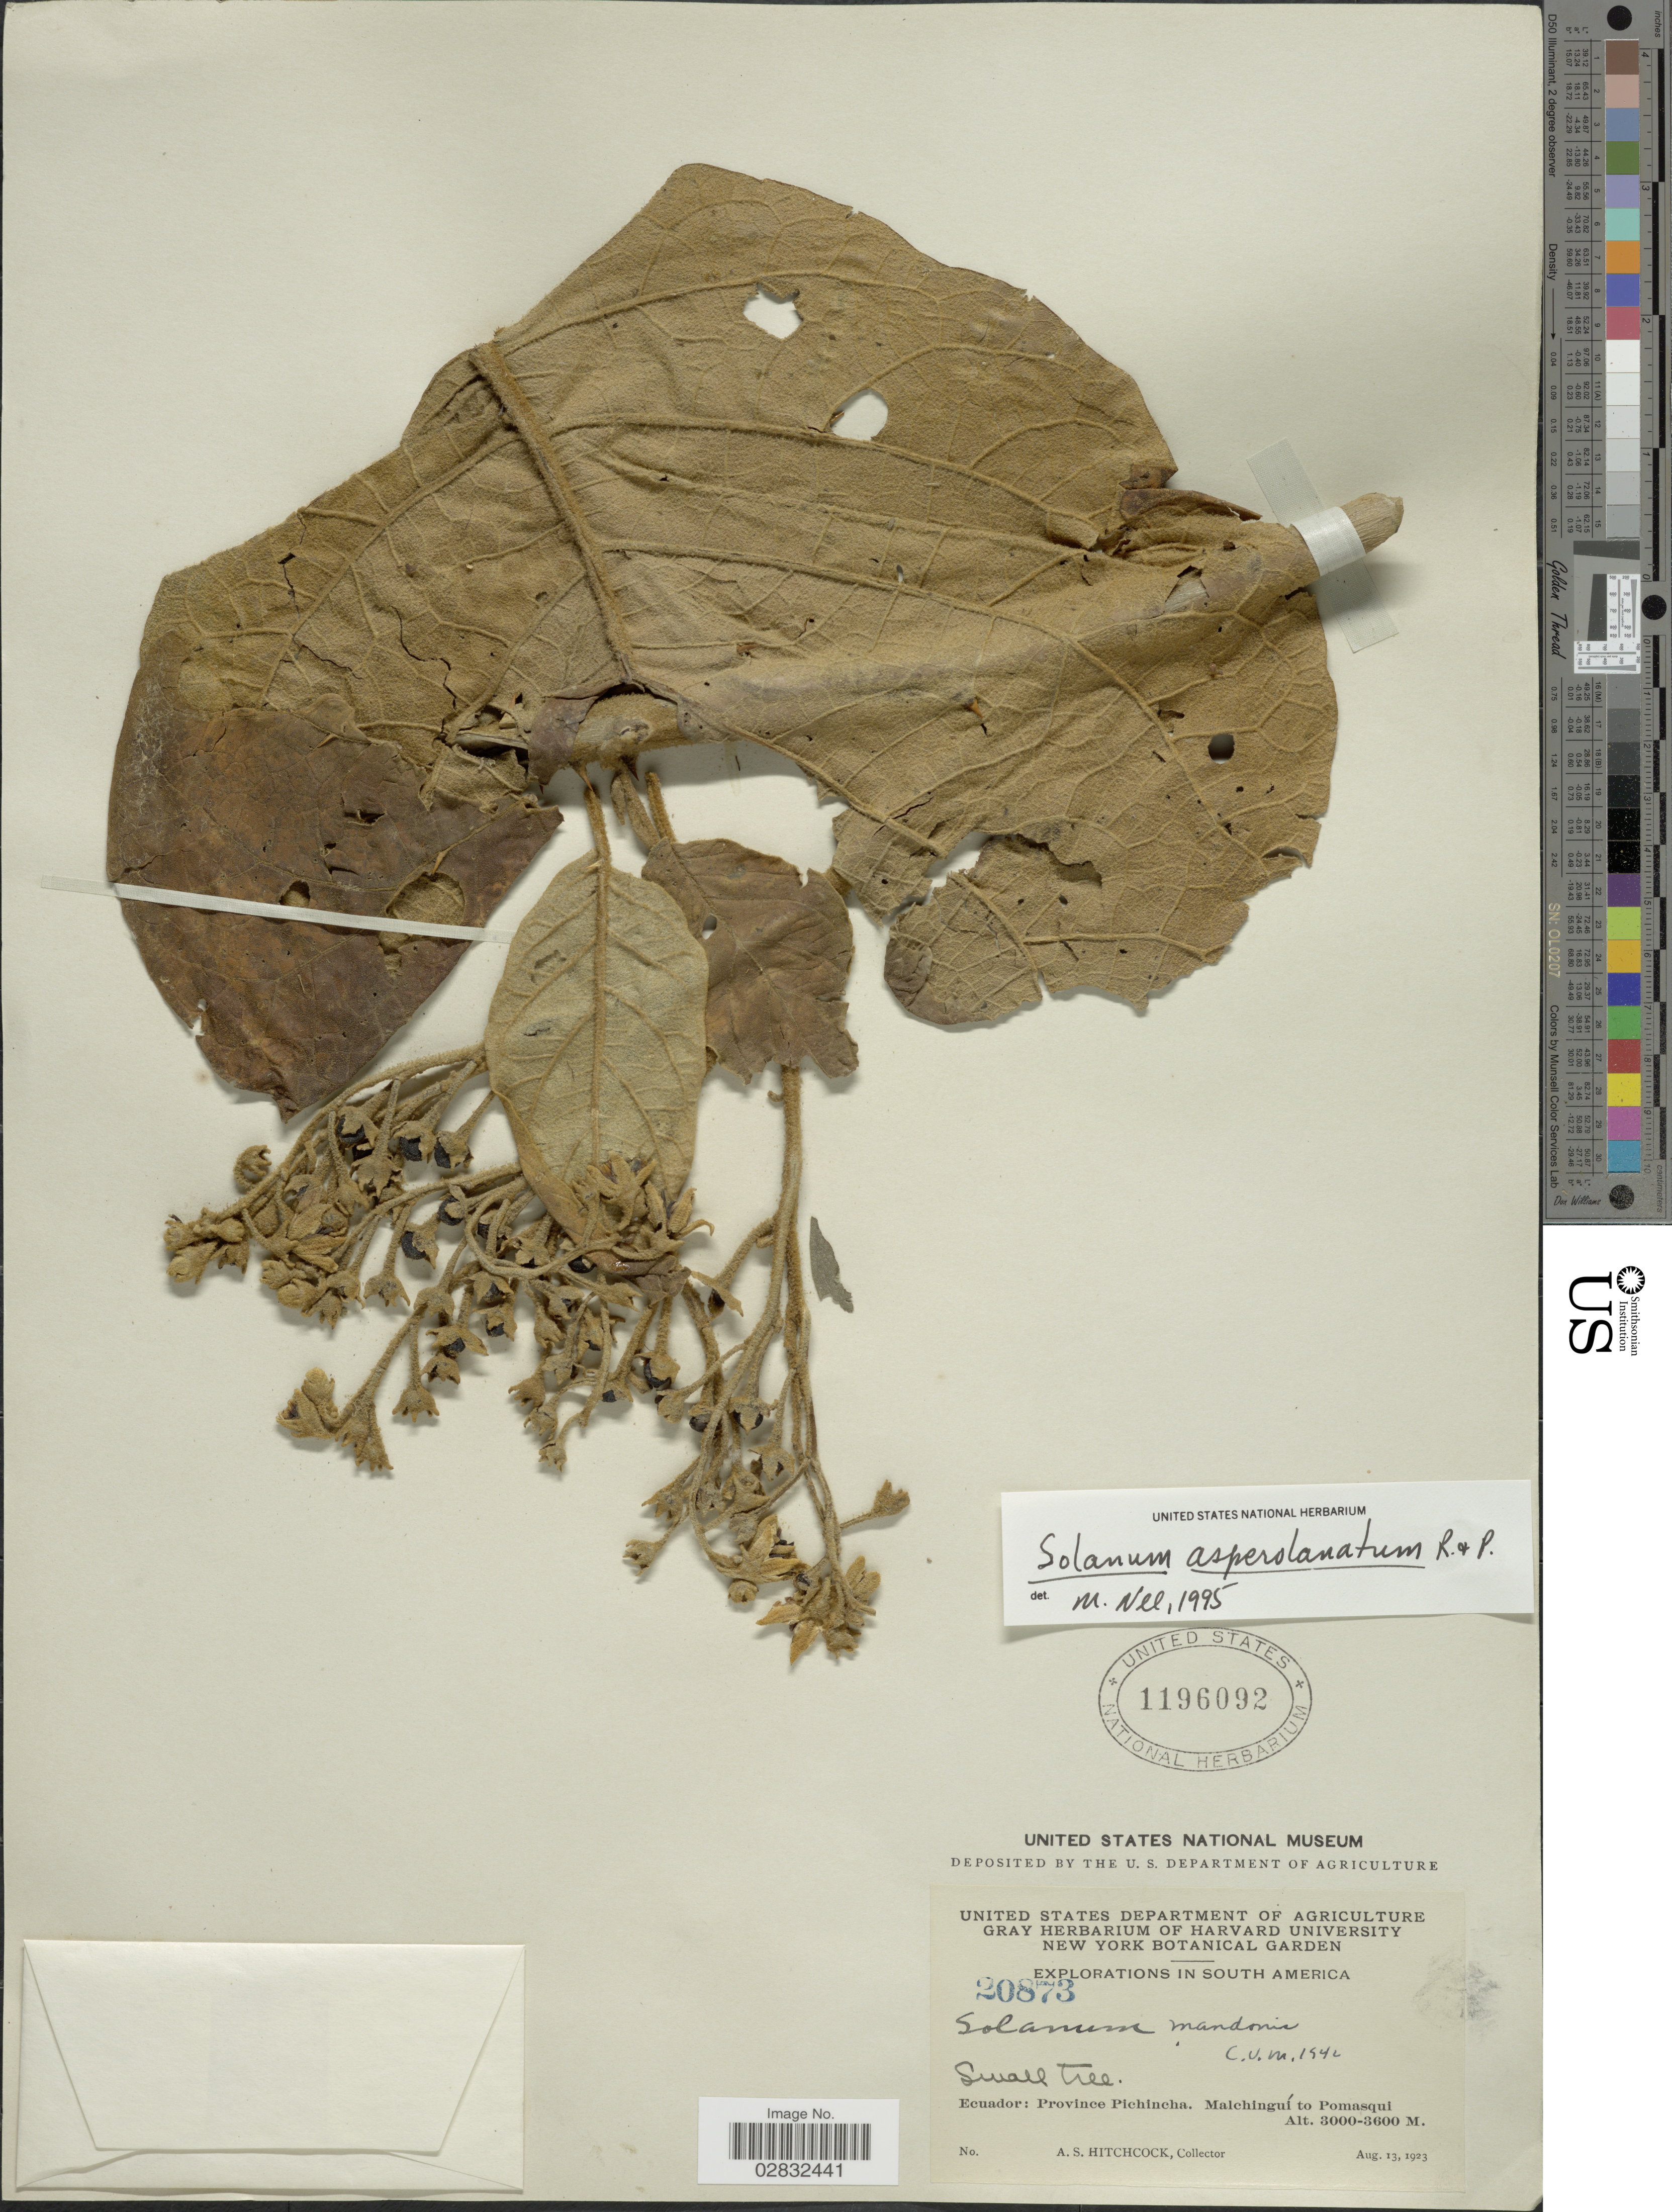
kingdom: Plantae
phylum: Tracheophyta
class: Magnoliopsida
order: Solanales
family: Solanaceae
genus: Solanum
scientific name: Solanum asperolatum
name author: Ruiz & Pav.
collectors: A. S. Hitchcock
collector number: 20873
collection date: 1923-08-13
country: Ecuador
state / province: Pichincha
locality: Province Pichincha: Malchinguí to Pomasqui.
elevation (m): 3000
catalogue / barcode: US 1196092